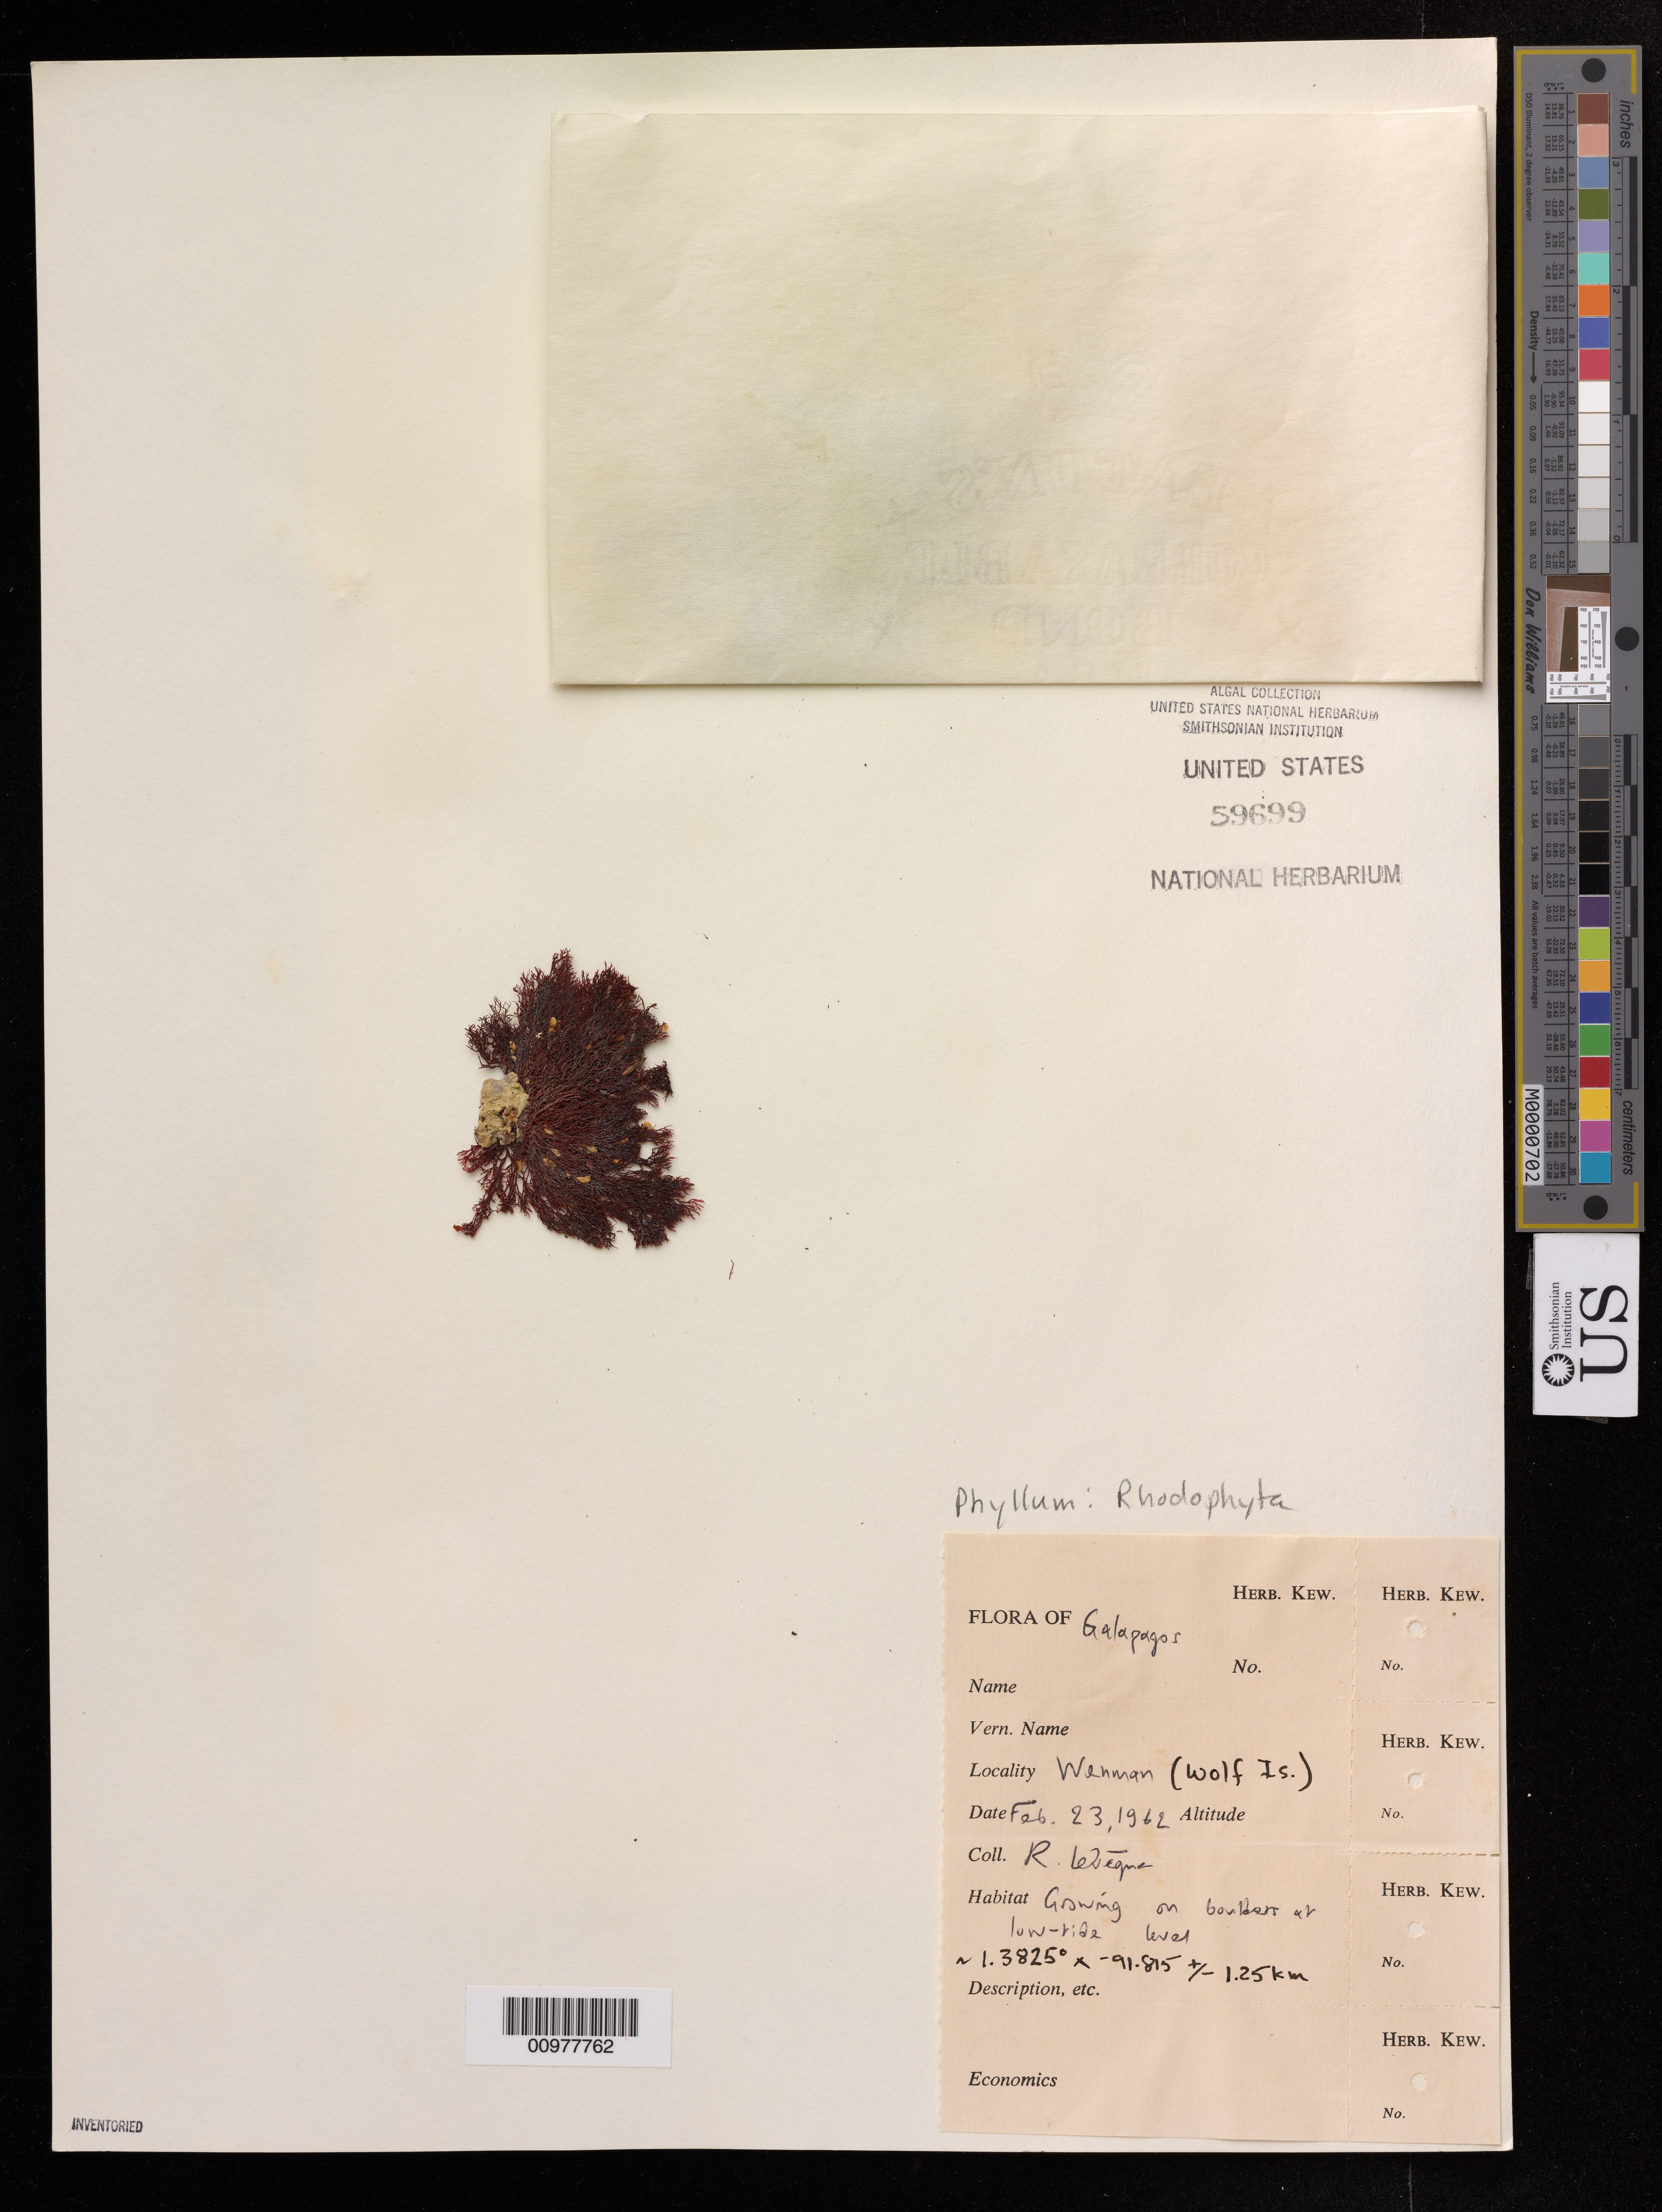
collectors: R. Lebeque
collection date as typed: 23 Feb 1962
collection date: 1962-02-23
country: Ecuador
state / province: Colón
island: Wenman [Wolf]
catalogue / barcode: US 59699